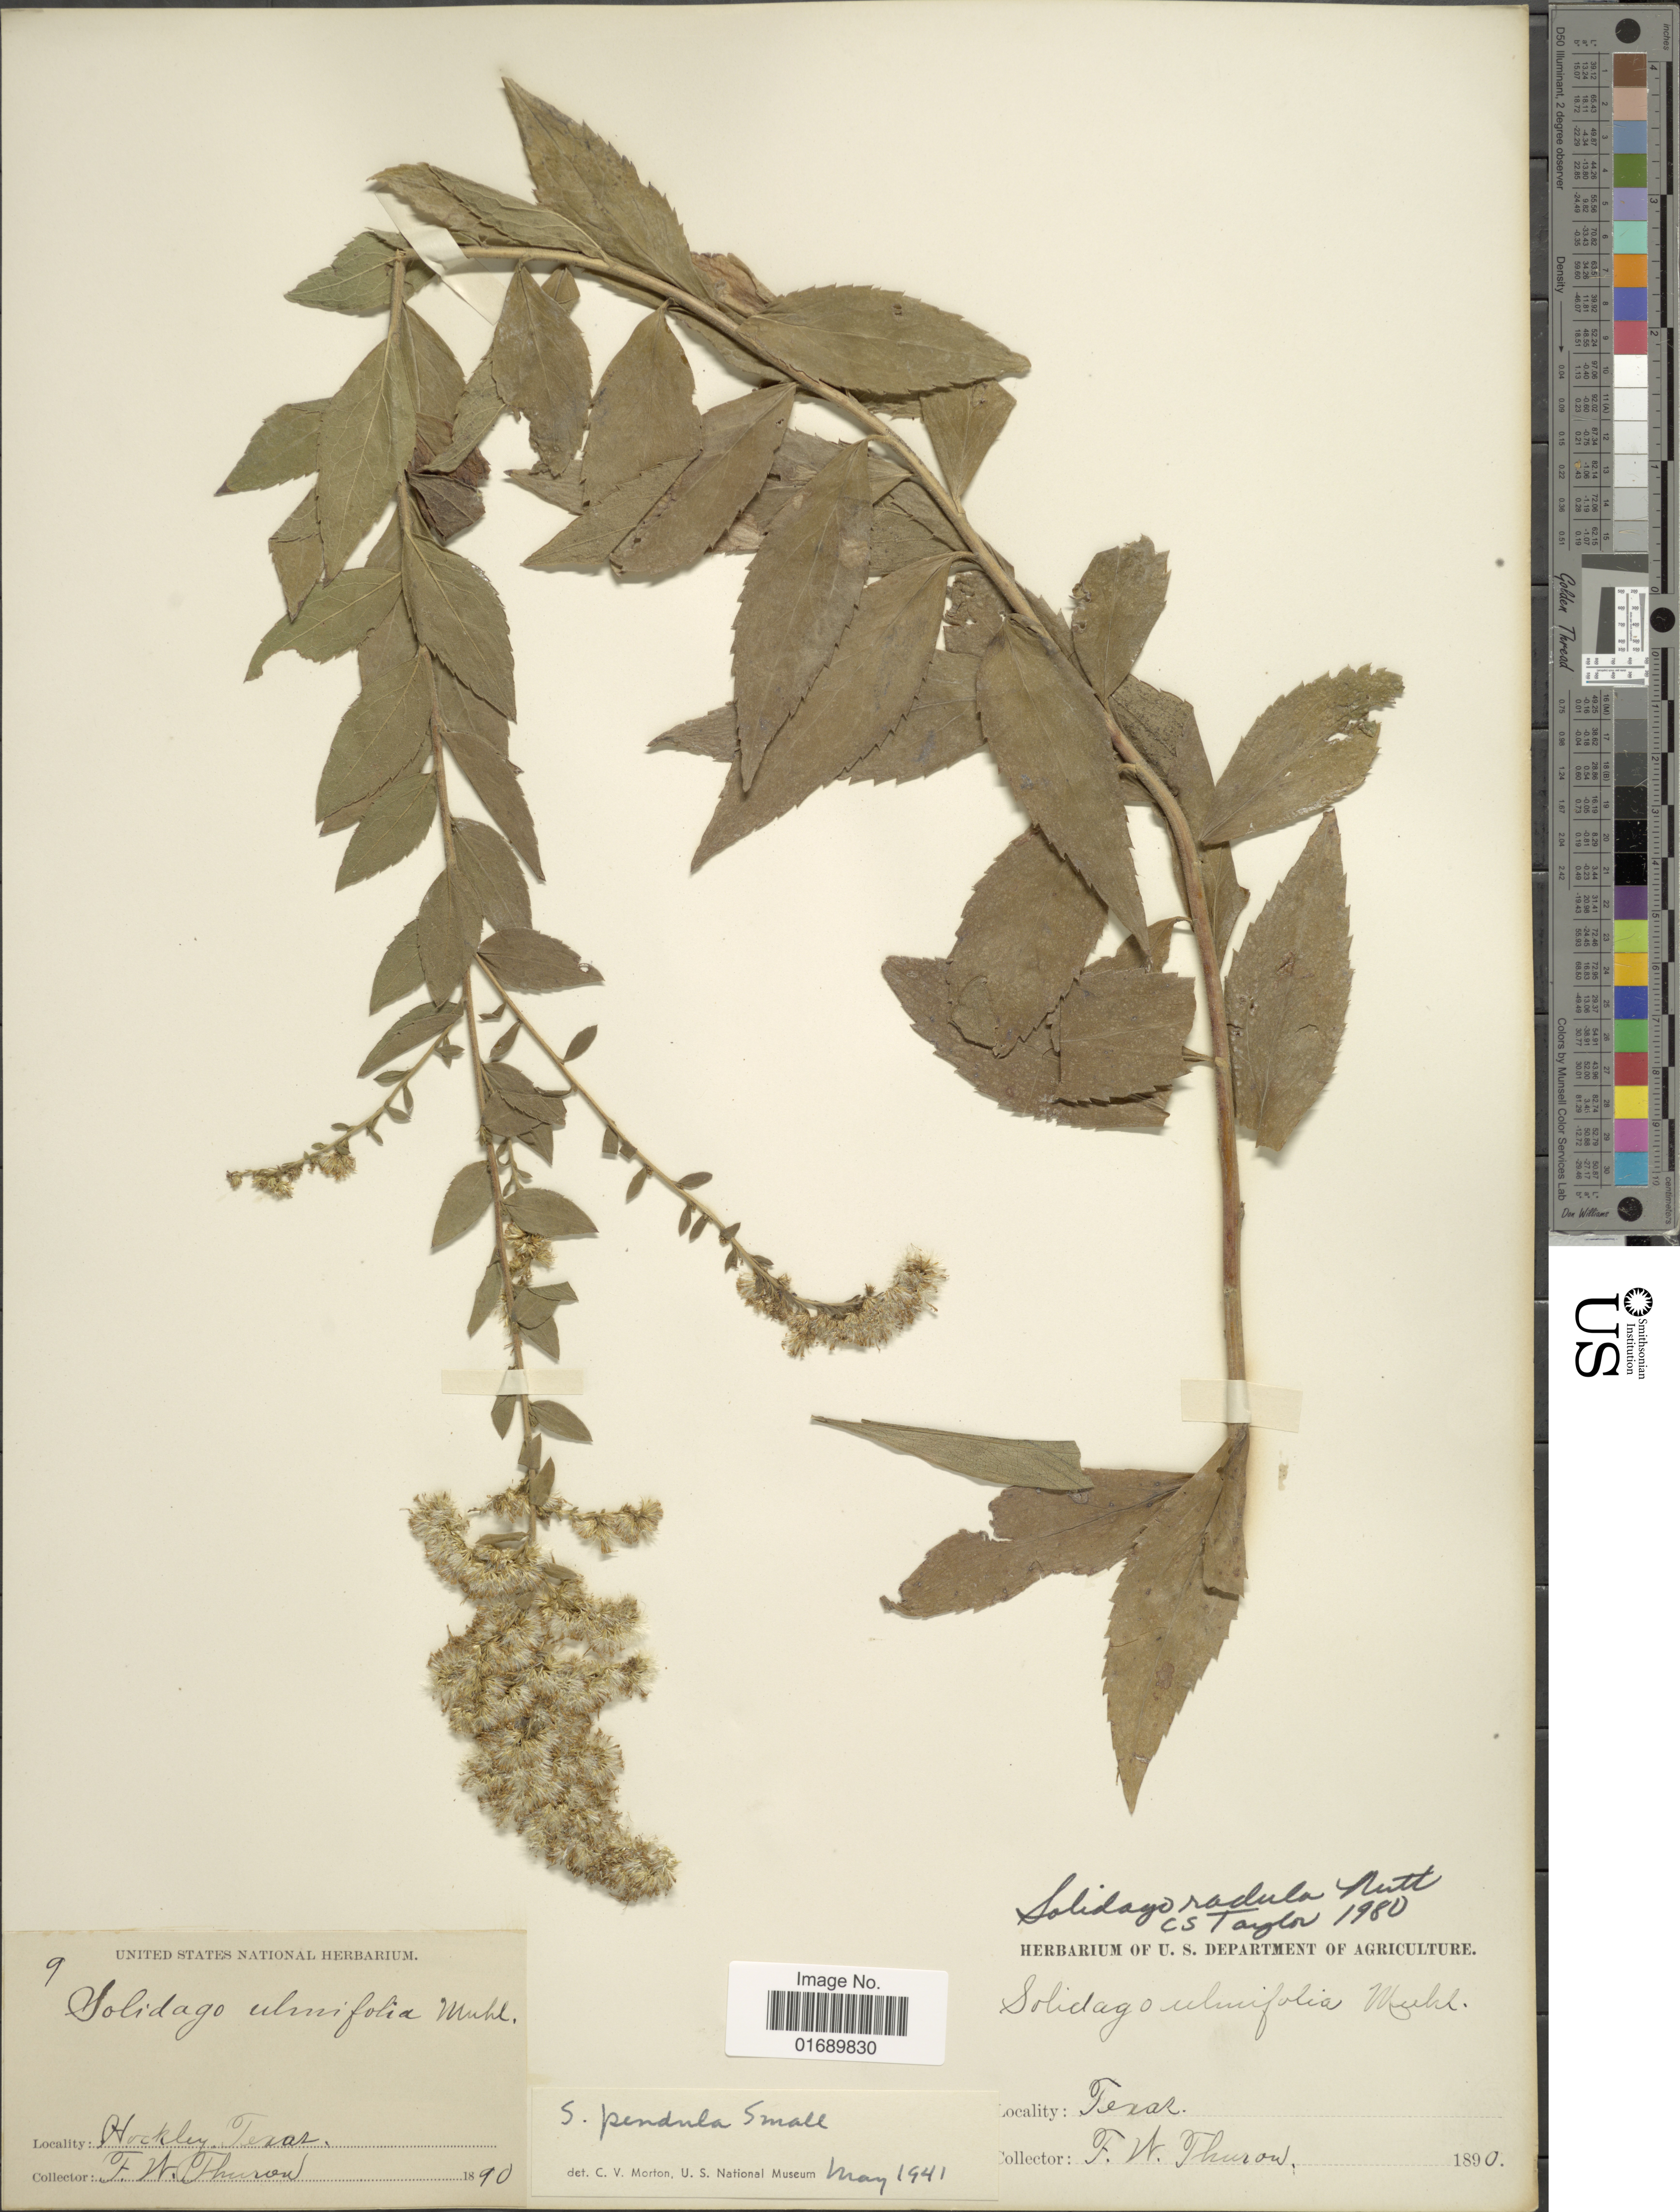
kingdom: Plantae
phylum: Tracheophyta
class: Magnoliopsida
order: Asterales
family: Asteraceae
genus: Solidago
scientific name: Solidago radula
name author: Nutt.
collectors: F. W. Thurow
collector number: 9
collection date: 1890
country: United States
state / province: Texas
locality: Hockley